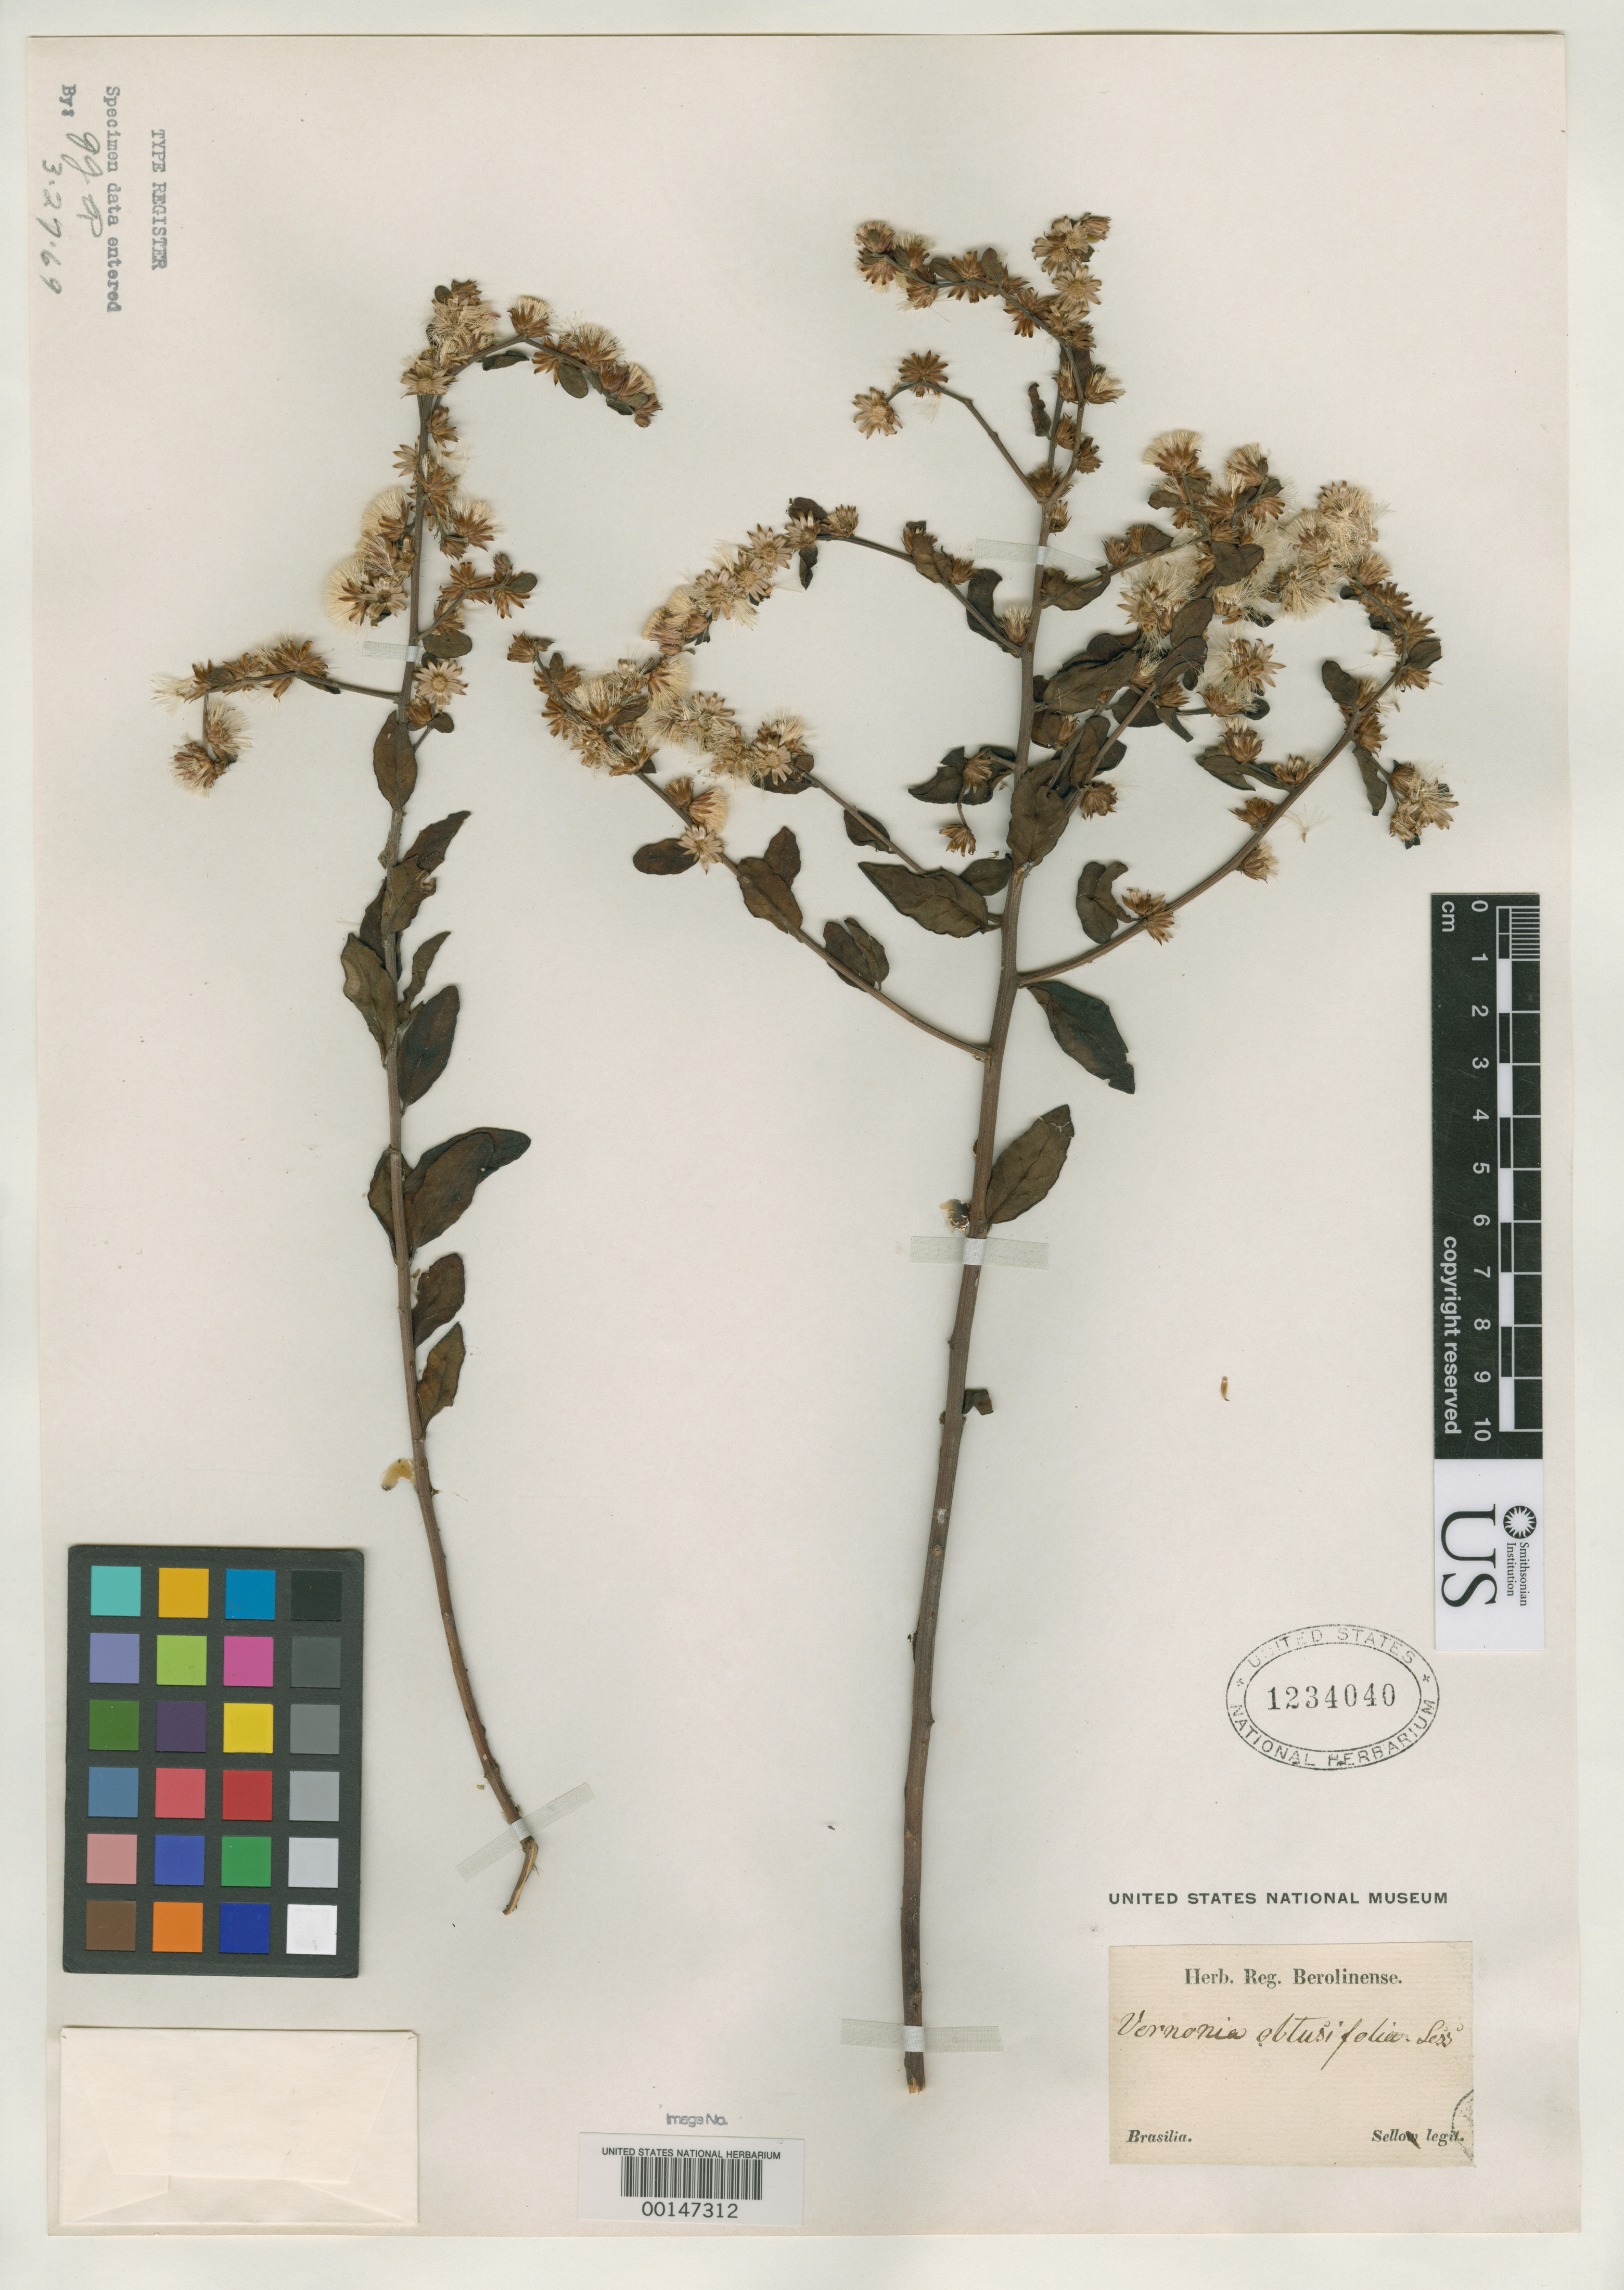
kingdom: Plantae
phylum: Tracheophyta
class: Magnoliopsida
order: Asterales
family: Asteraceae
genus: Vernonia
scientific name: Vernonia obtusifolia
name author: Less.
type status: Possible Type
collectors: F. Sellow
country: Brazil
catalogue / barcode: US 1234040